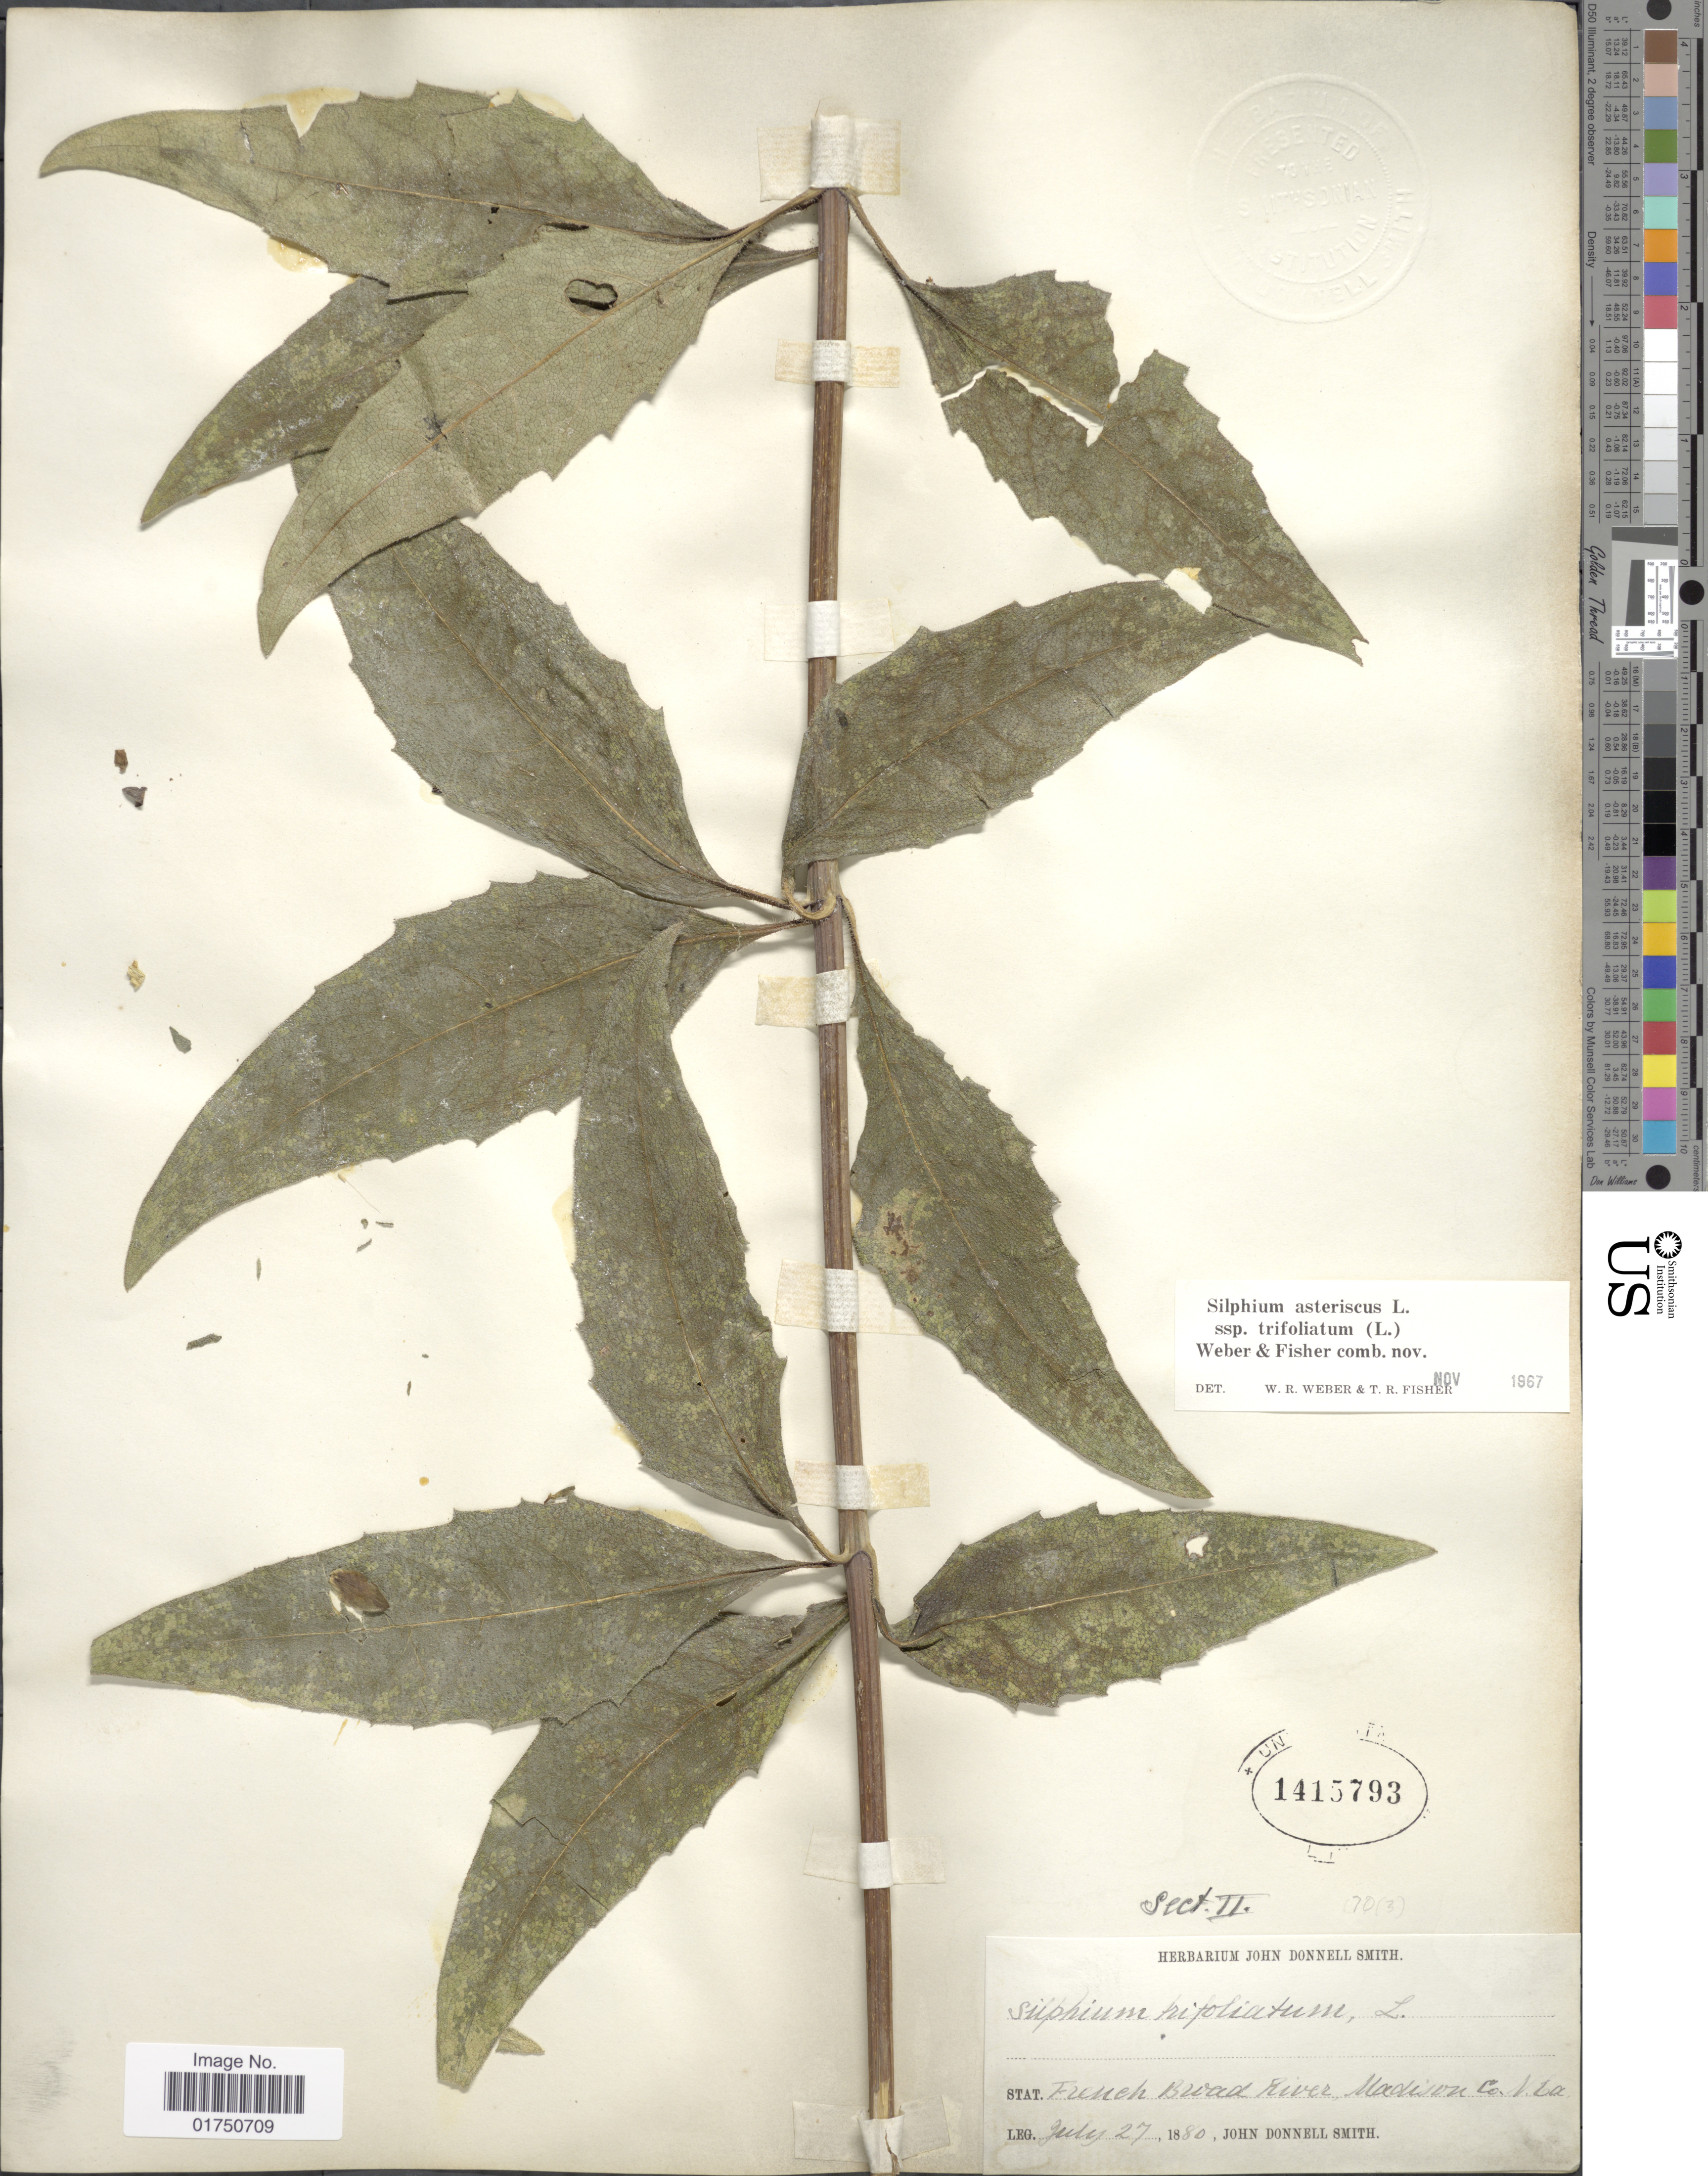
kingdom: Plantae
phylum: Tracheophyta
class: Magnoliopsida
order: Asterales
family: Asteraceae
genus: Silphium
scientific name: Silphium asteriscus var. trifoliatum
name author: (L.) Clevinger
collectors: J. Donnell Smith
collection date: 1880-07-27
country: United States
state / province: North Carolina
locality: French Broad River, Madison Co. N. Ca.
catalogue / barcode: US 1415793